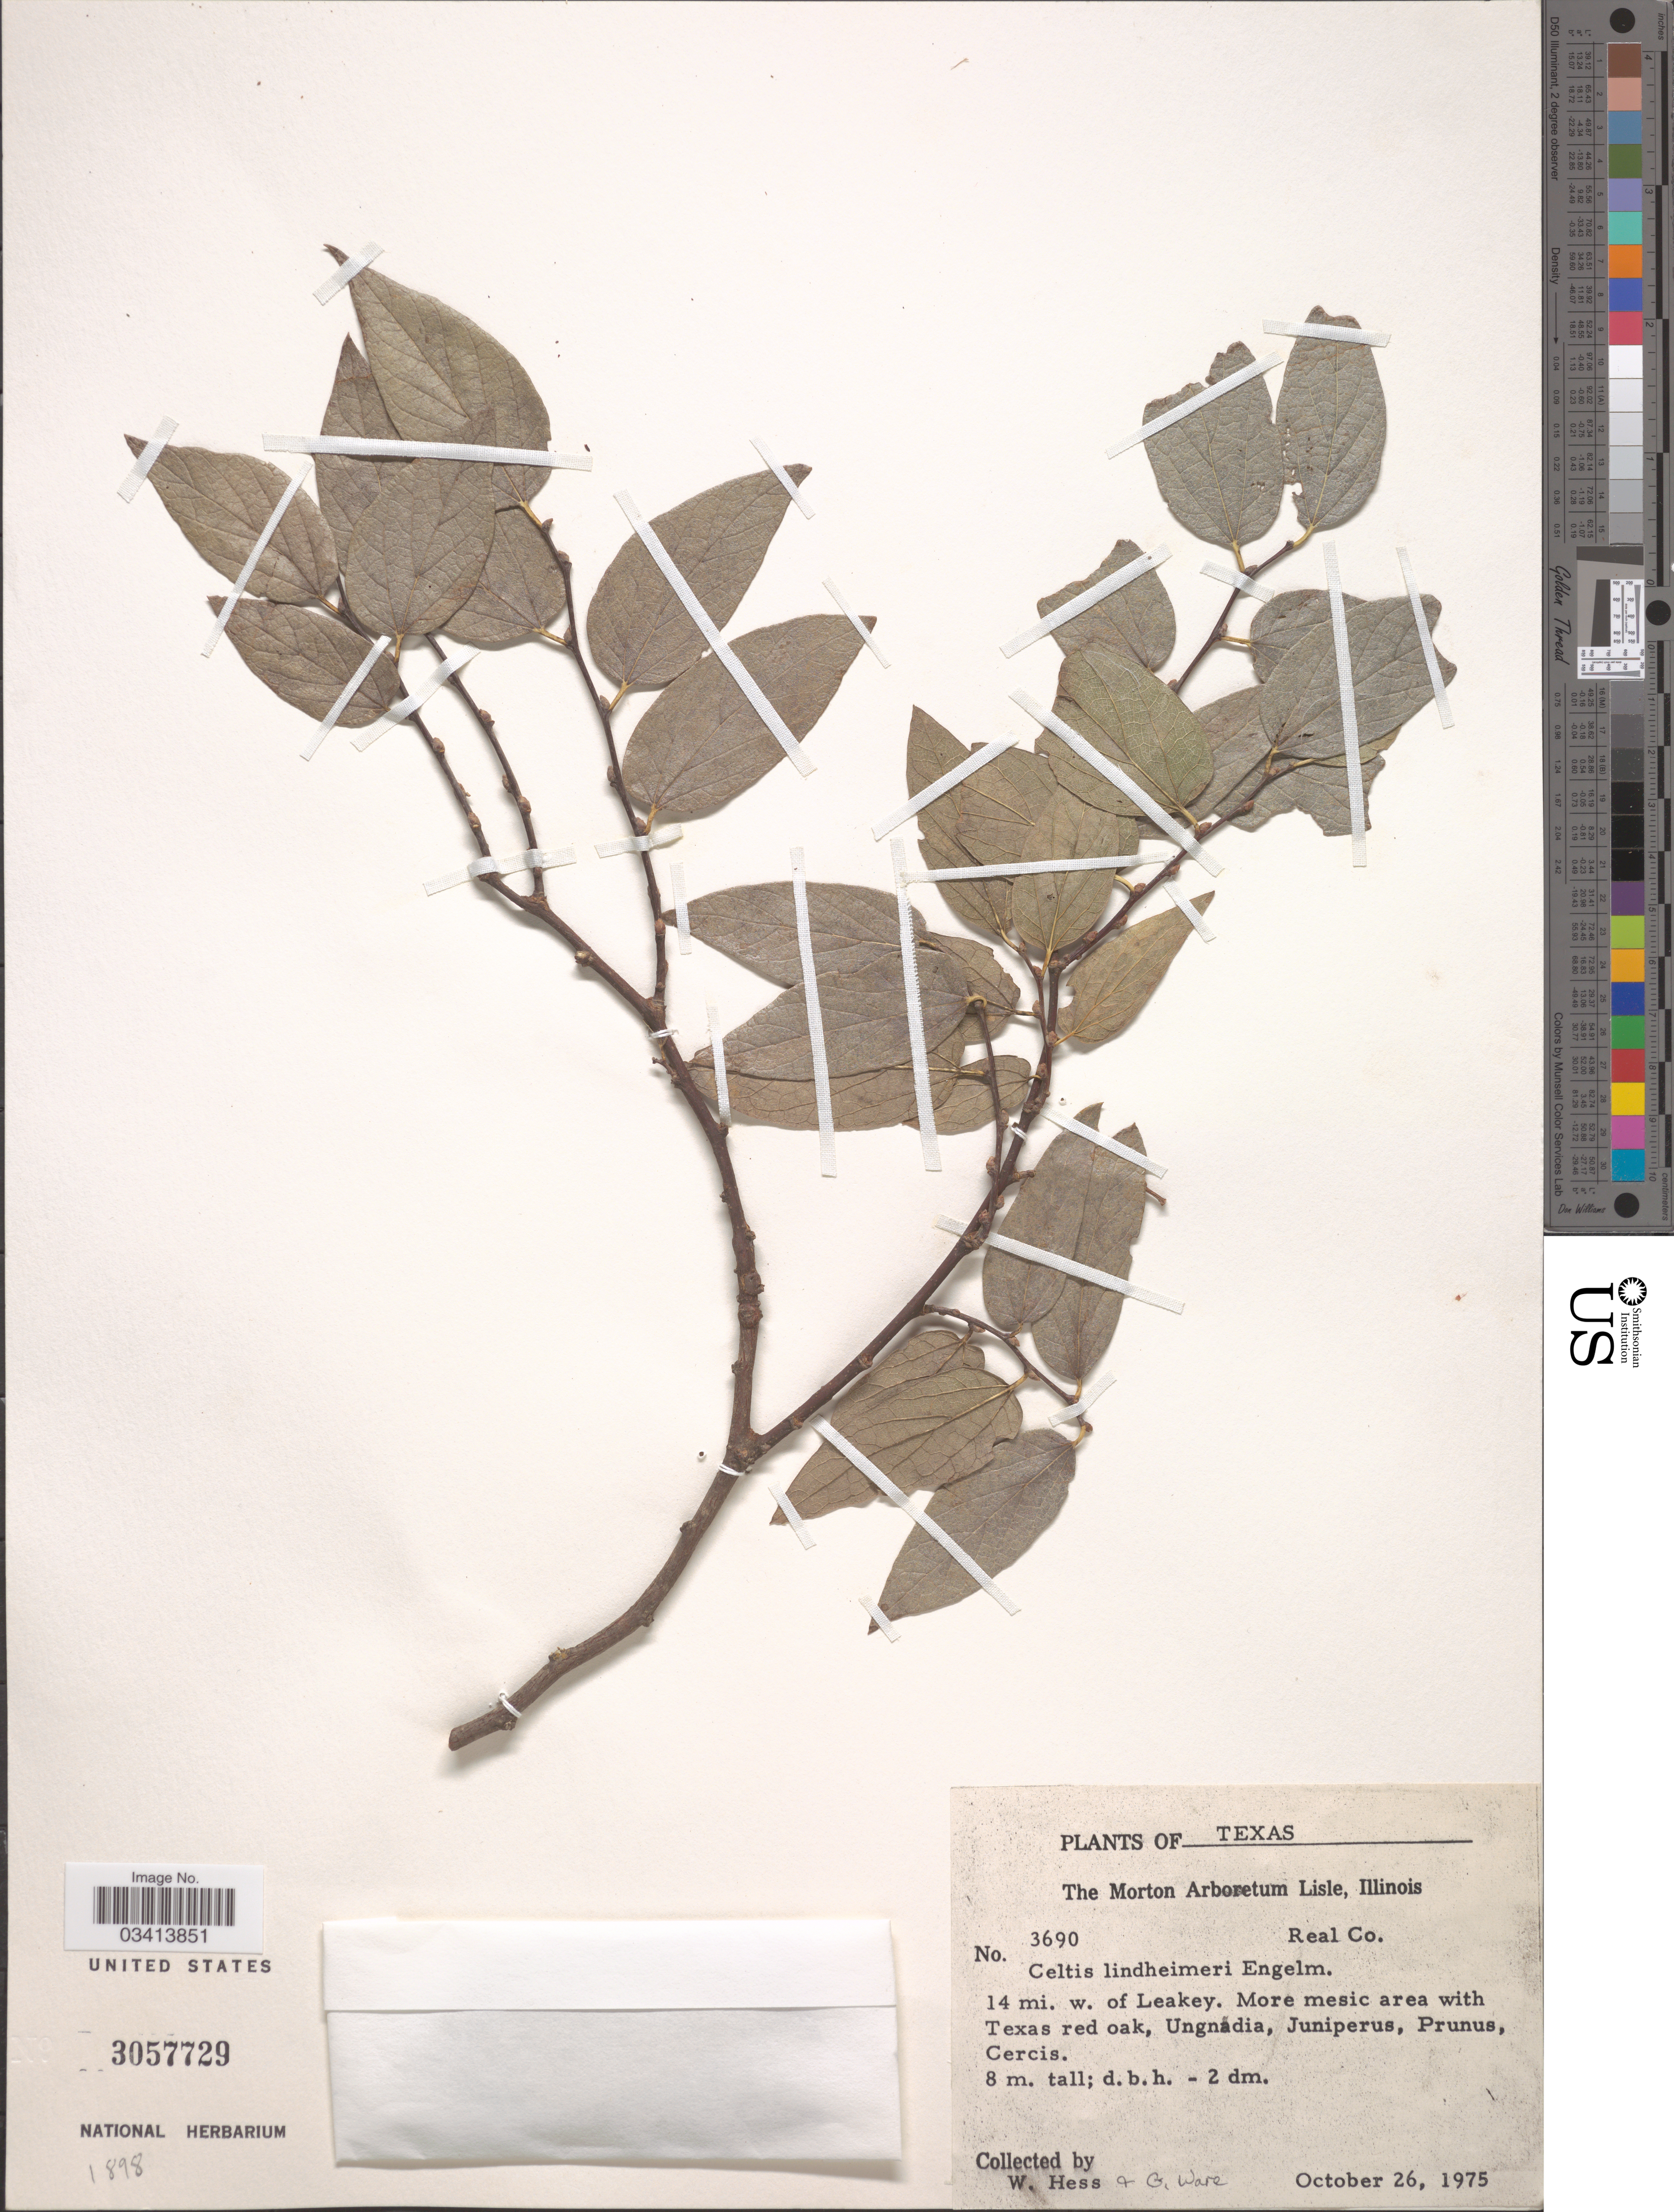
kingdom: Plantae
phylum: Tracheophyta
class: Magnoliopsida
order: Rosales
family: Cannabaceae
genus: Celtis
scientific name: Celtis lindheimeri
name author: Engelm. ex K. Koch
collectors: W. Hess & G. Ware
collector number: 3690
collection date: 1975-10-26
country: United States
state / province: Texas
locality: Real Co. 14 mi. w. of Leakey.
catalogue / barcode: US 3057729